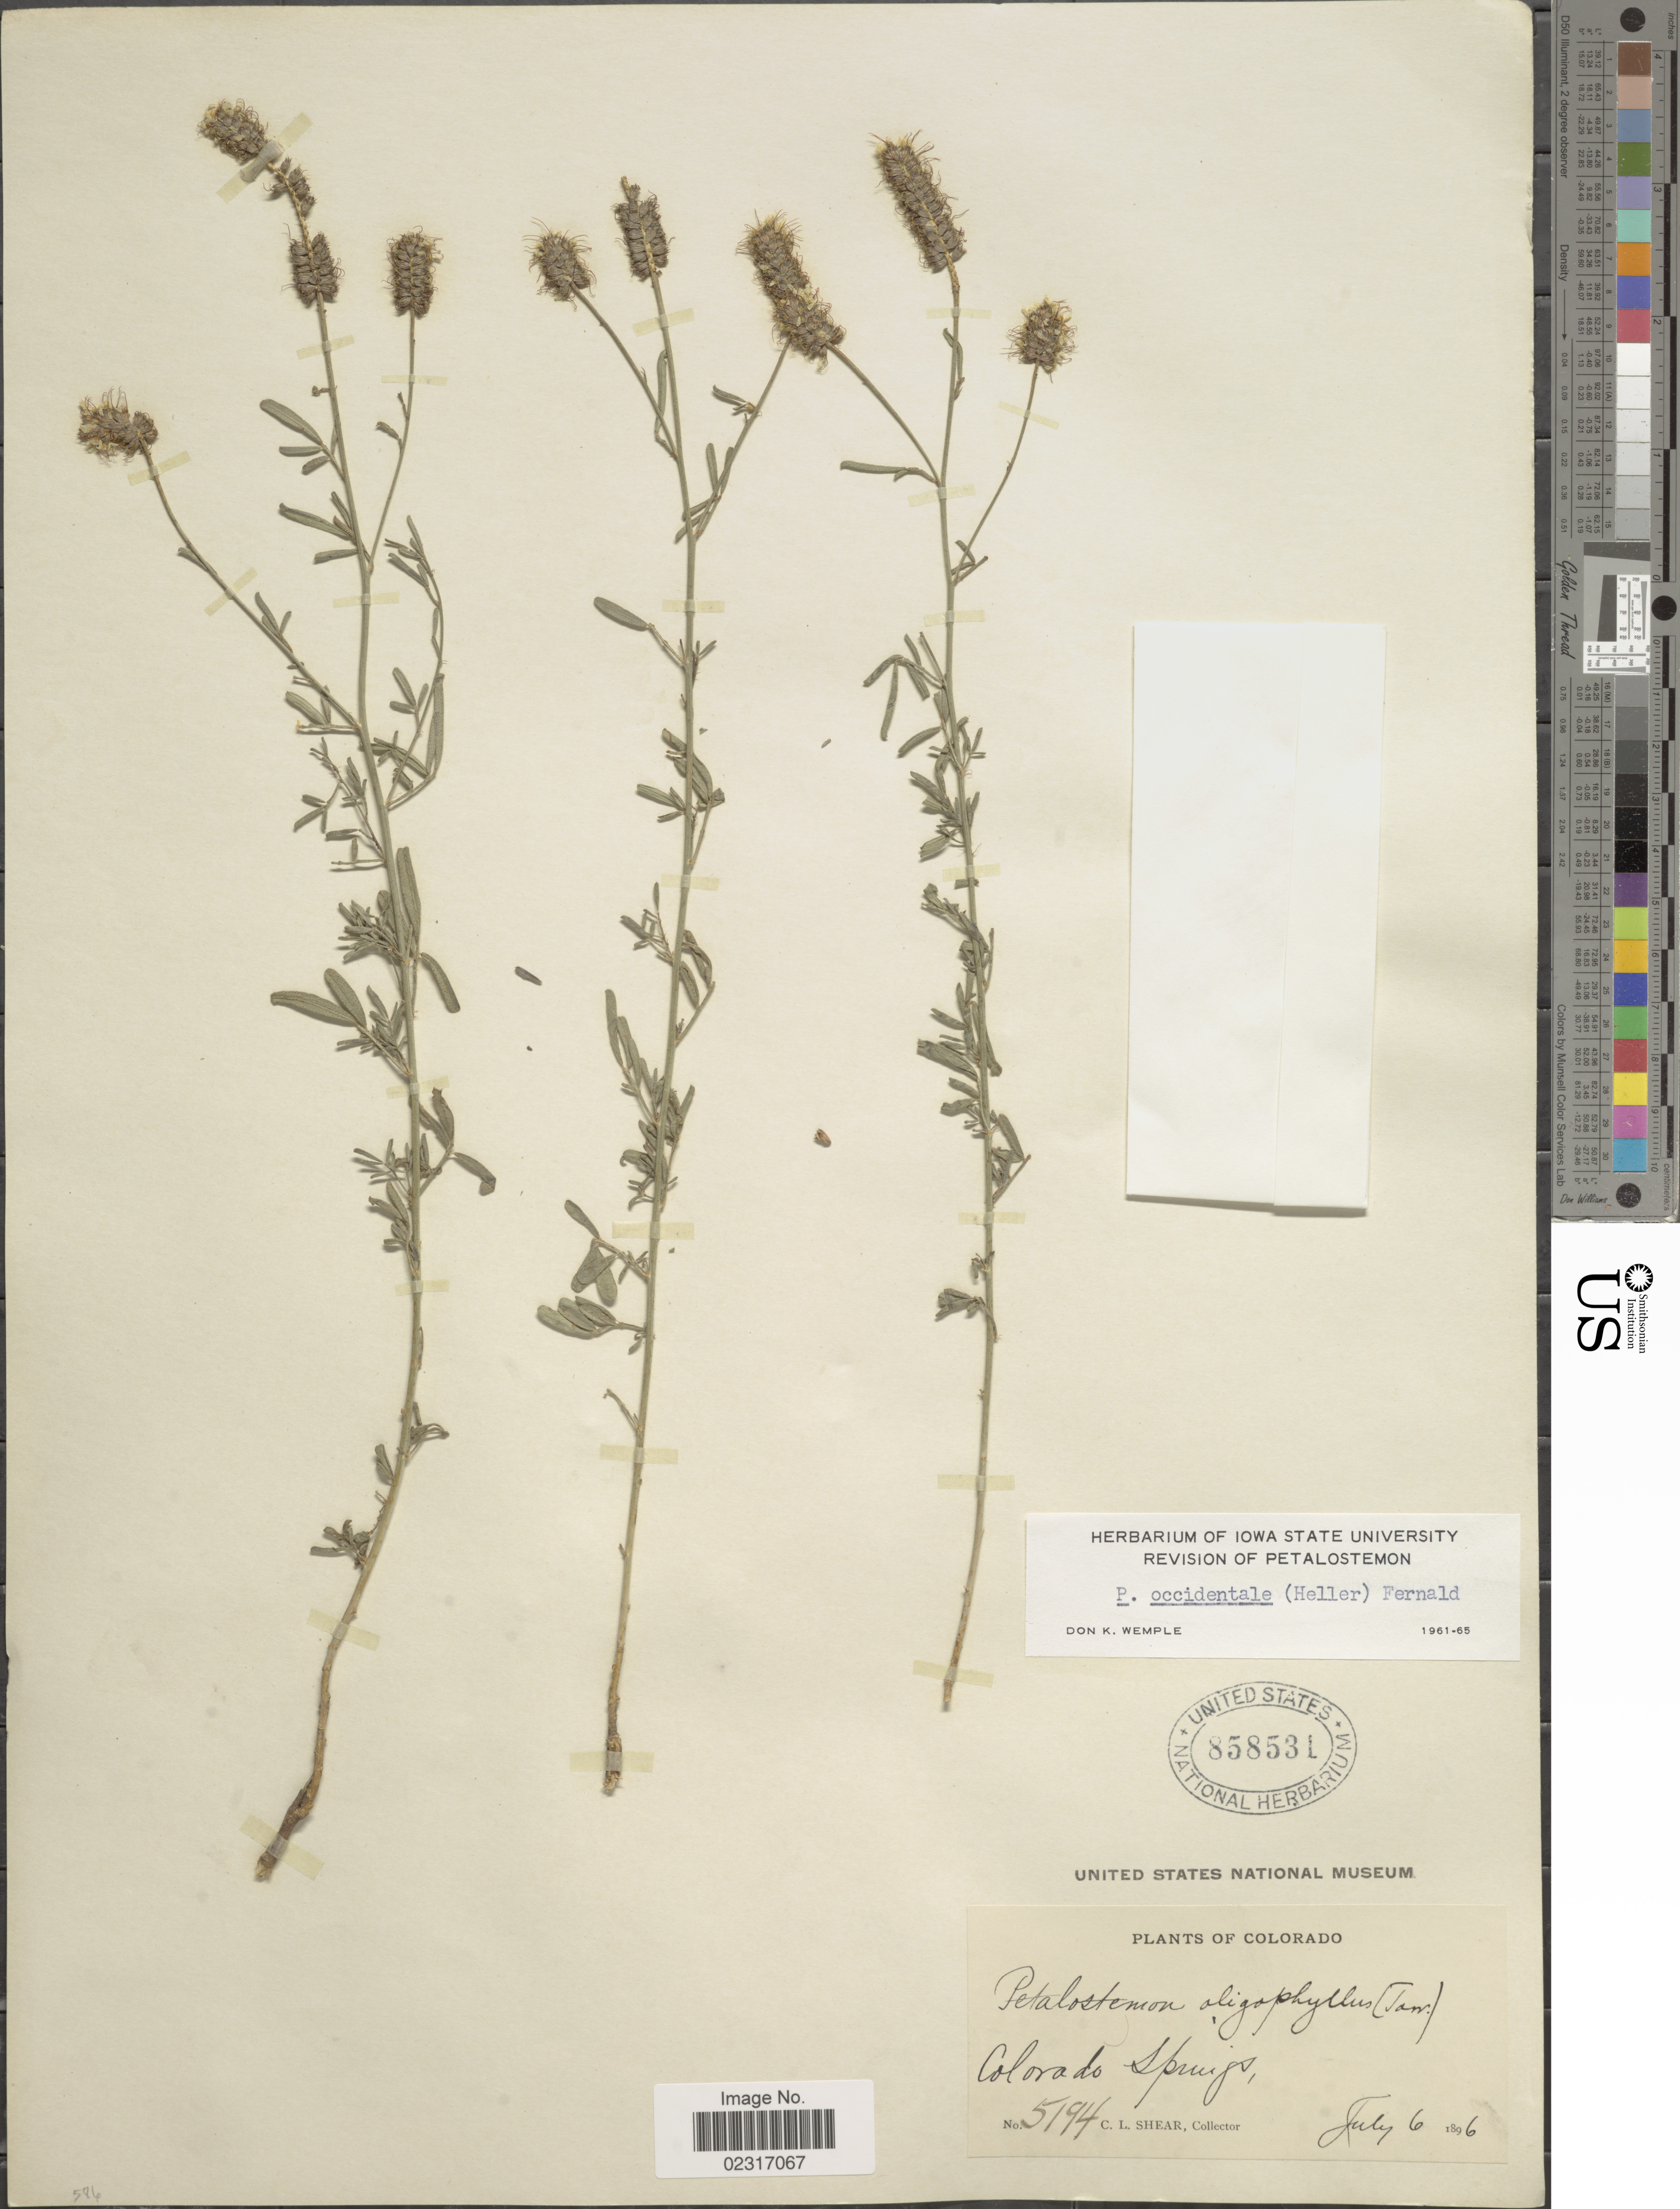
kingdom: Plantae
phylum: Tracheophyta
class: Magnoliopsida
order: Fabales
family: Fabaceae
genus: Dalea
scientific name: Dalea candida var. oligophylla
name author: (Torr) Shinners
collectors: C. L. Shear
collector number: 5194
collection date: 1896-07-06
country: United States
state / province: Colorado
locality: Colorado Springs.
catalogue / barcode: US 858531